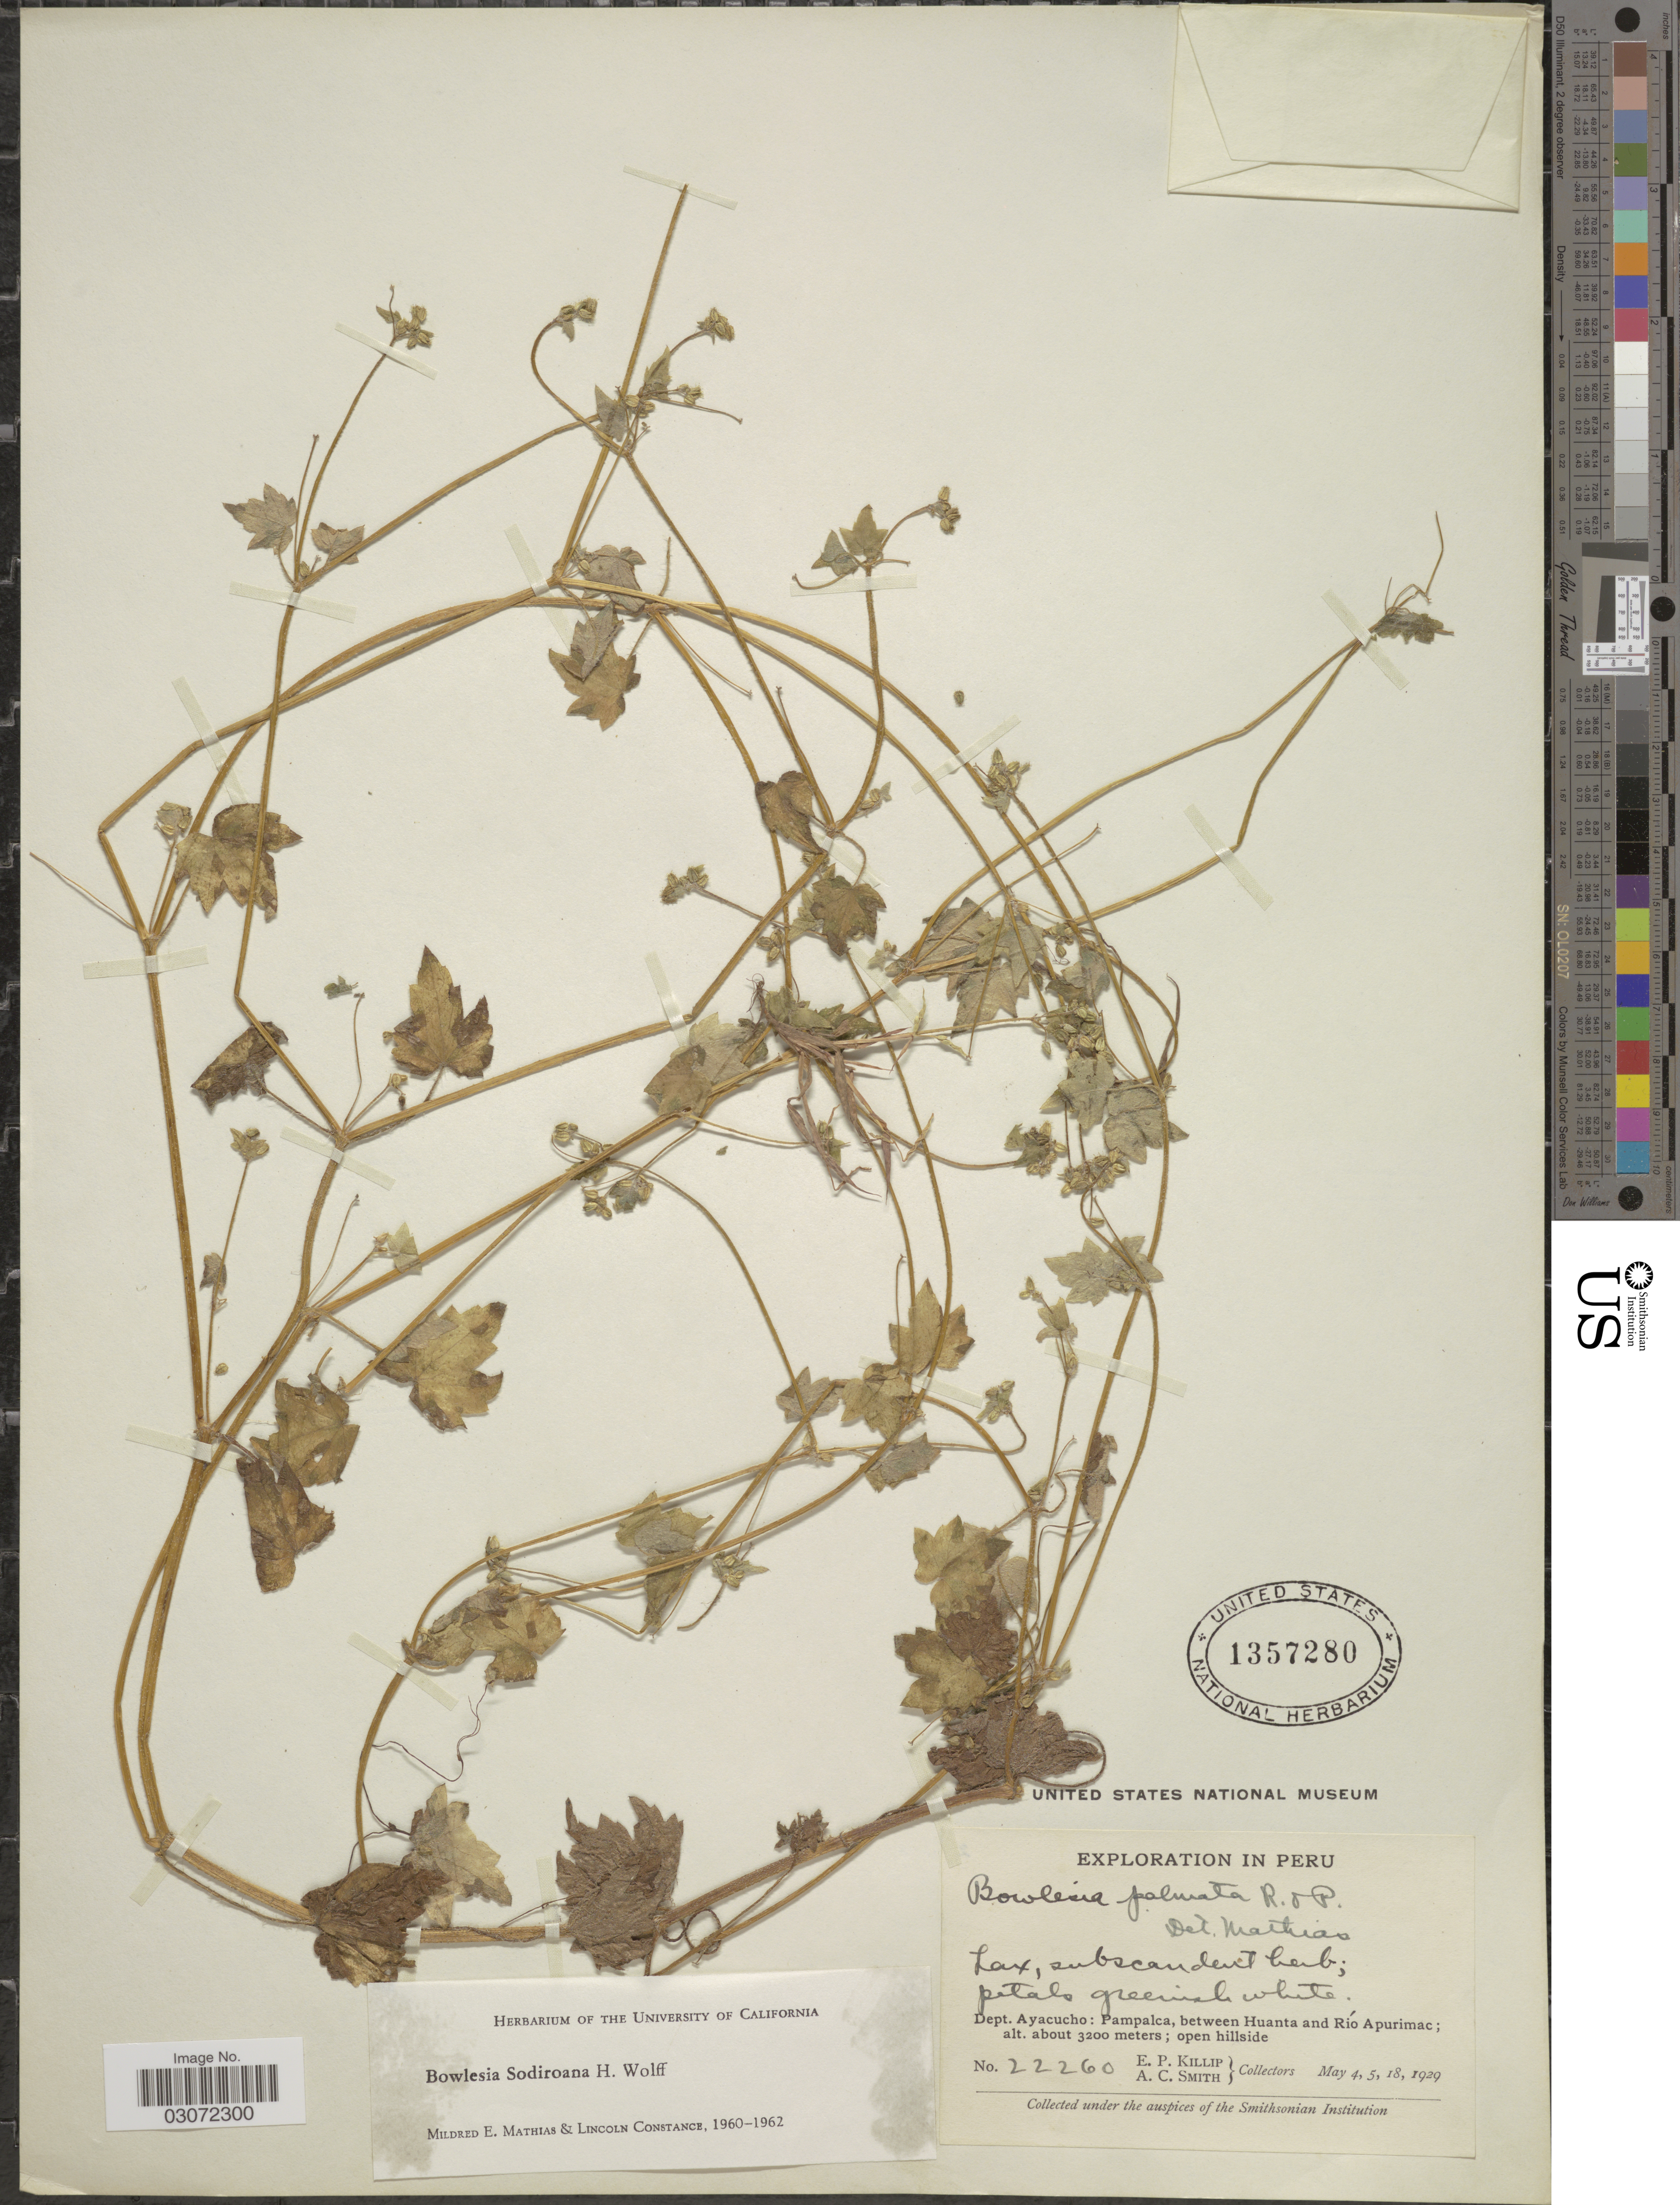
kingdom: Plantae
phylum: Tracheophyta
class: Magnoliopsida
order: Apiales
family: Apiaceae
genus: Bowlesia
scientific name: Bowlesia sodiroana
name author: H. Wolff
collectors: E. P. Killip & A. C. Smith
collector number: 22260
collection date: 1929-05-04/1929-05-18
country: Peru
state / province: Ayacucho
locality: Dept. Ayacucho: Pampalca, between Huanta and Río Apurimac.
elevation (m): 3200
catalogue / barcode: US 1357280